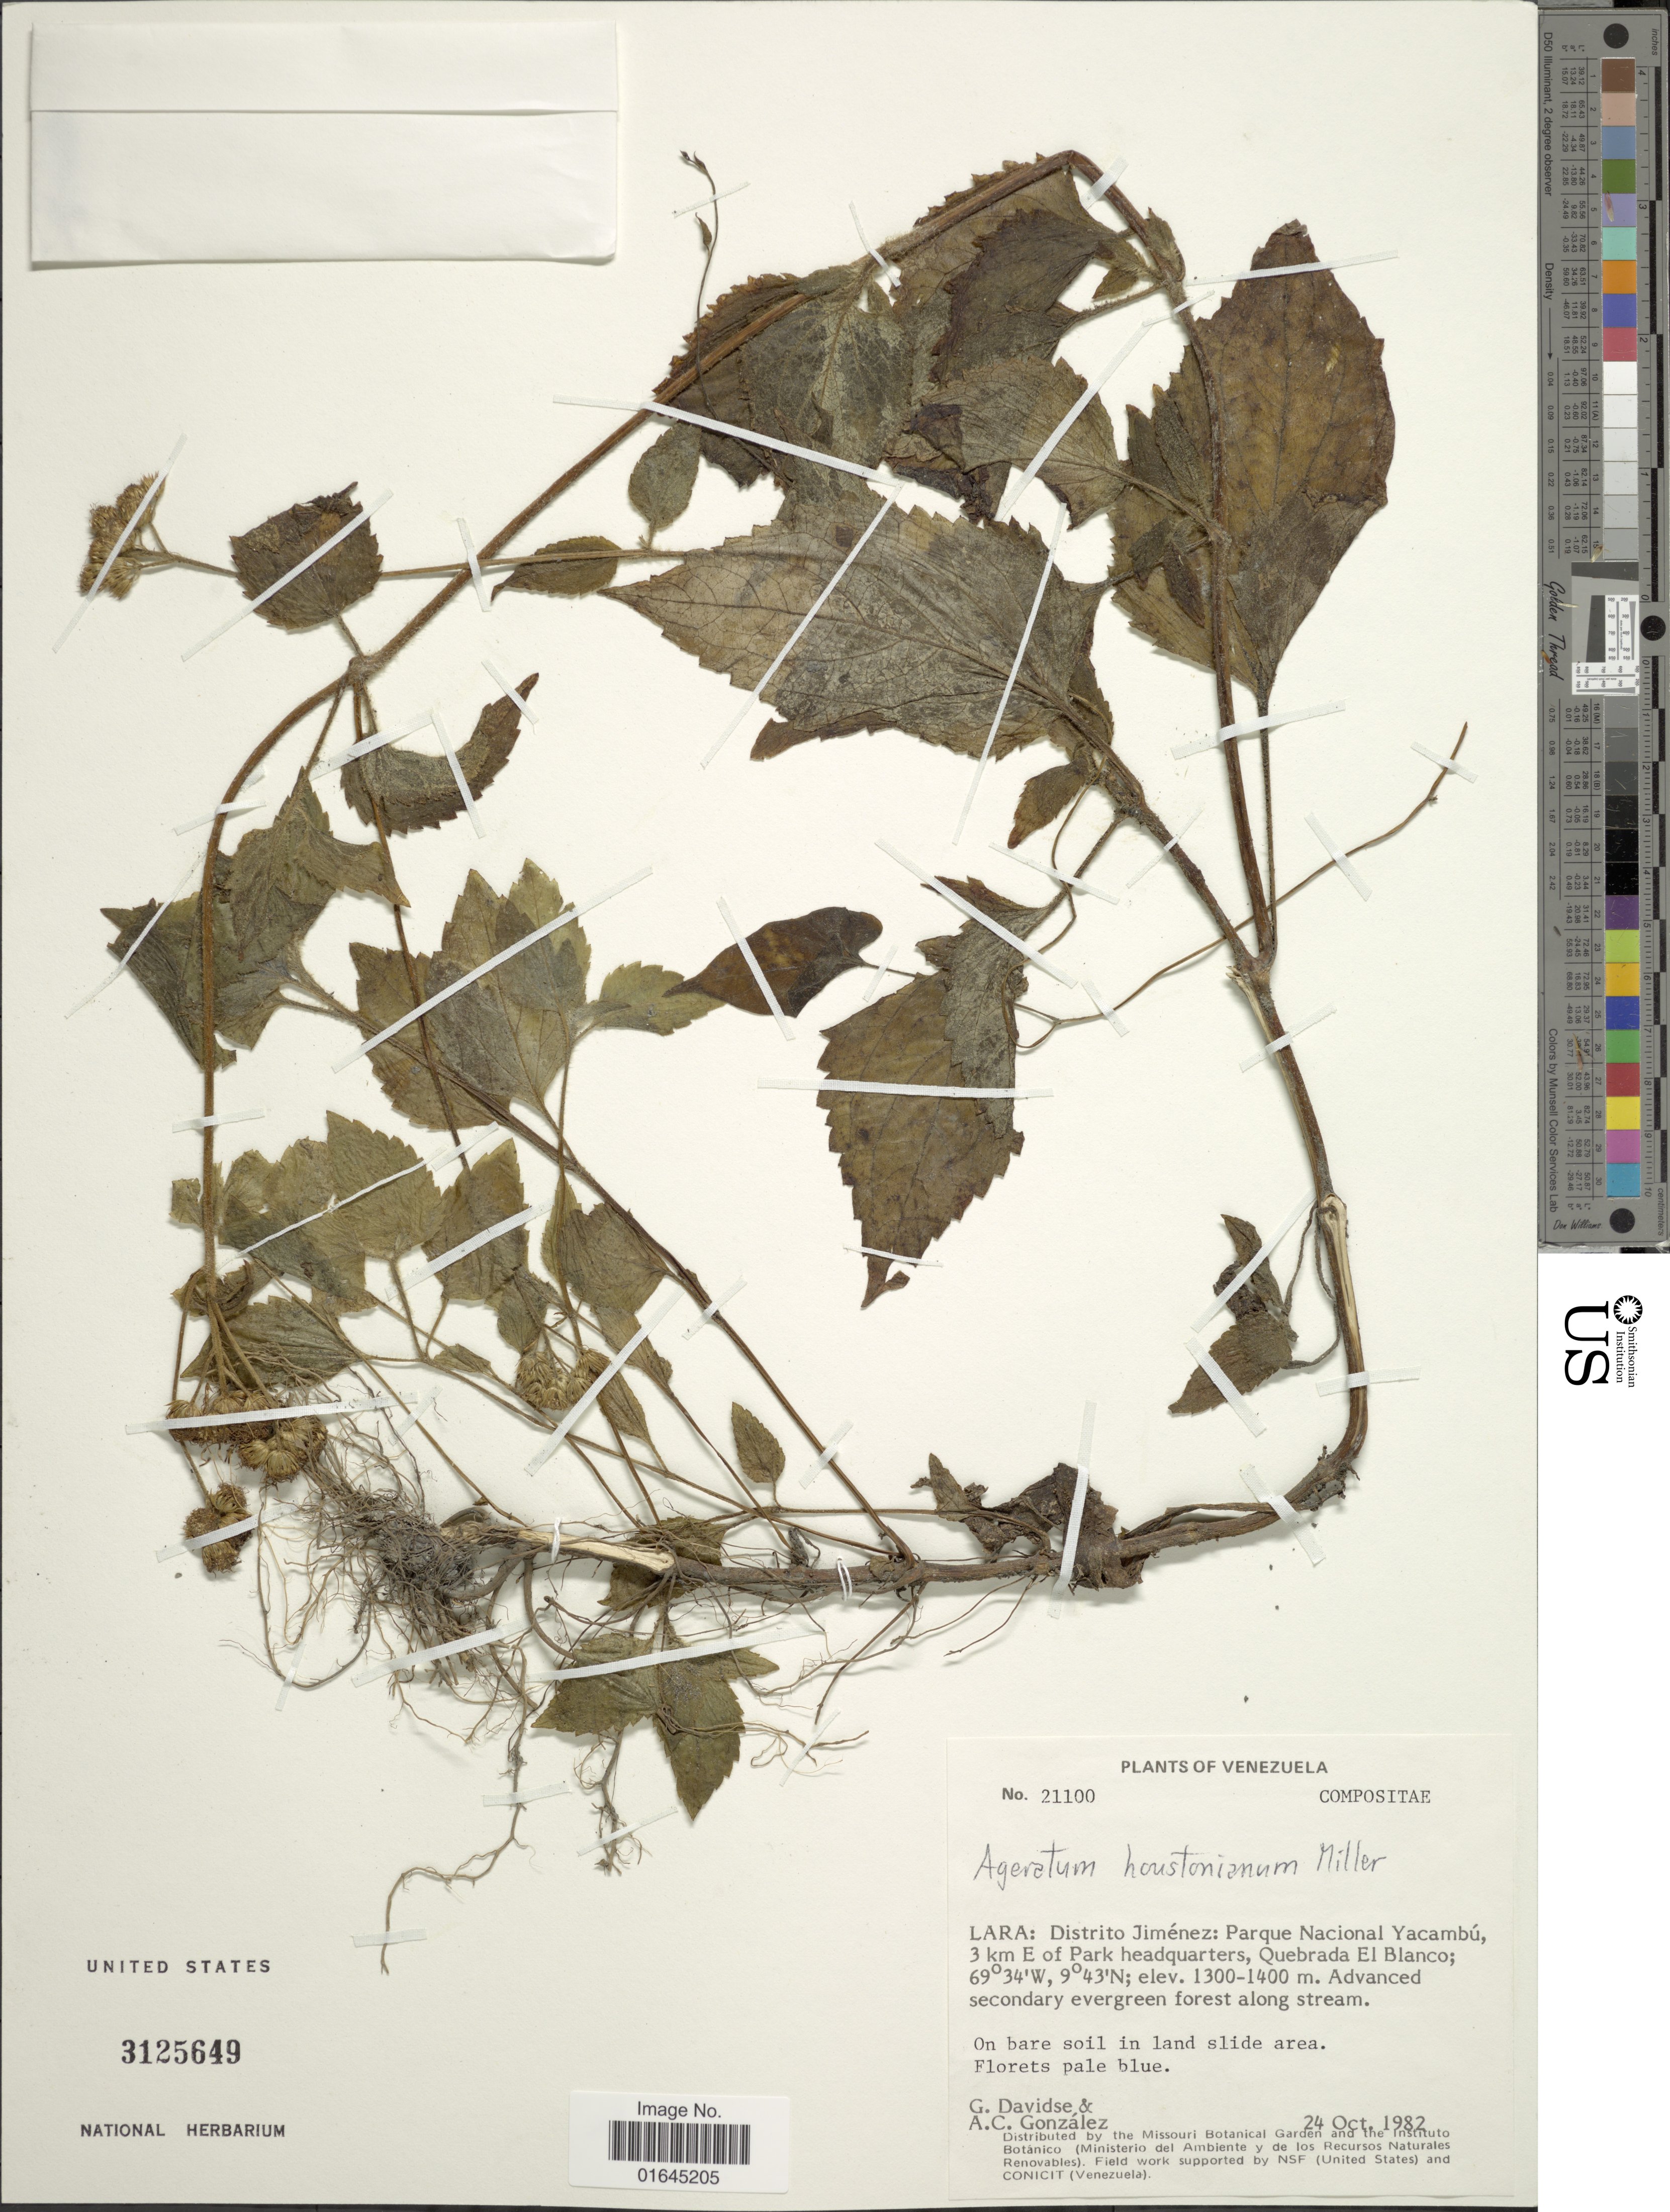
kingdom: Plantae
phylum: Tracheophyta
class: Magnoliopsida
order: Asterales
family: Asteraceae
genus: Ageratum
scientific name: Ageratum houstonianum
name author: Mill.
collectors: G. Davidse & A. C. González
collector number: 21100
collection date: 1982-10-24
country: Venezuela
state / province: Lara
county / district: Jiménez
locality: Distrito Jiménez: Parque Nacional Yacambú, 3 km E of Park headquarters, Quebrada El Blanco.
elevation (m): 1300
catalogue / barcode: US 3125649